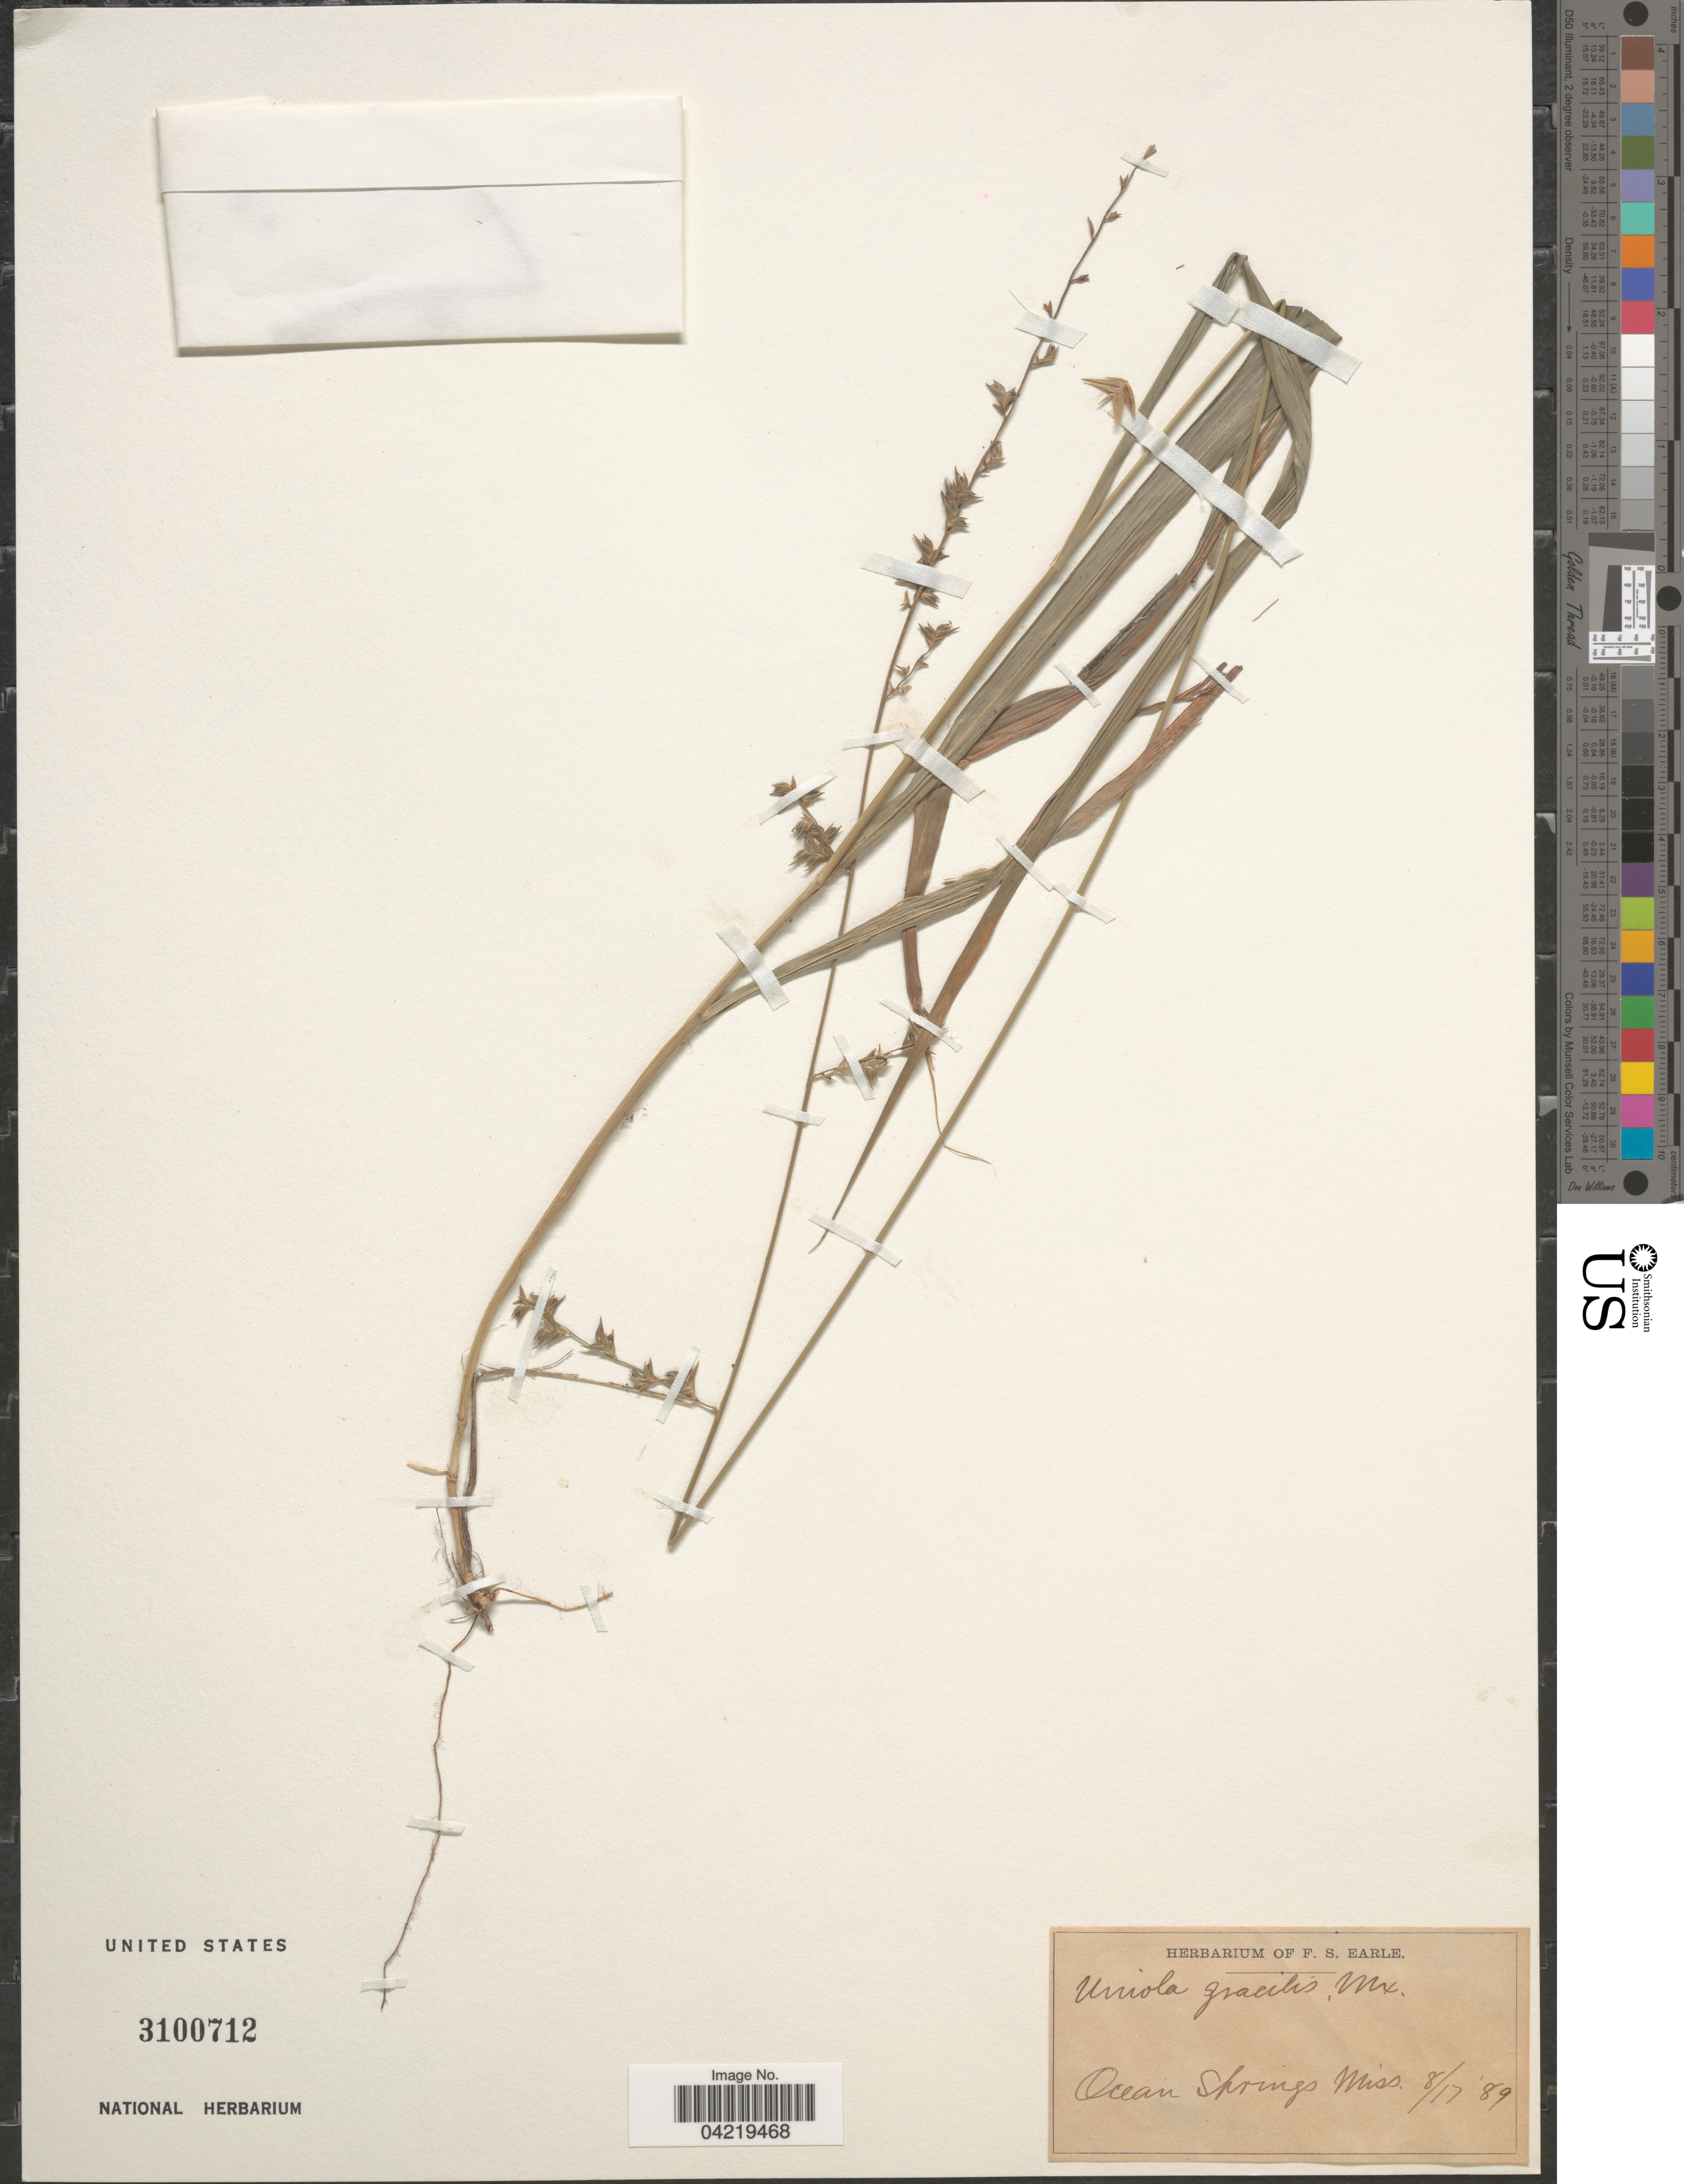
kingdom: Plantae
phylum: Tracheophyta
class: Liliopsida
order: Poales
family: Poaceae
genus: Chasmanthium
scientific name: Chasmanthium laxum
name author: (L.) H.O. Yates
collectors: Ex herb. F. S. Earle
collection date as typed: Transcribed d/m/y: 17/8/89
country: United States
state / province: Mississippi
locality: Ocean Springs.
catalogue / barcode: US 3100712